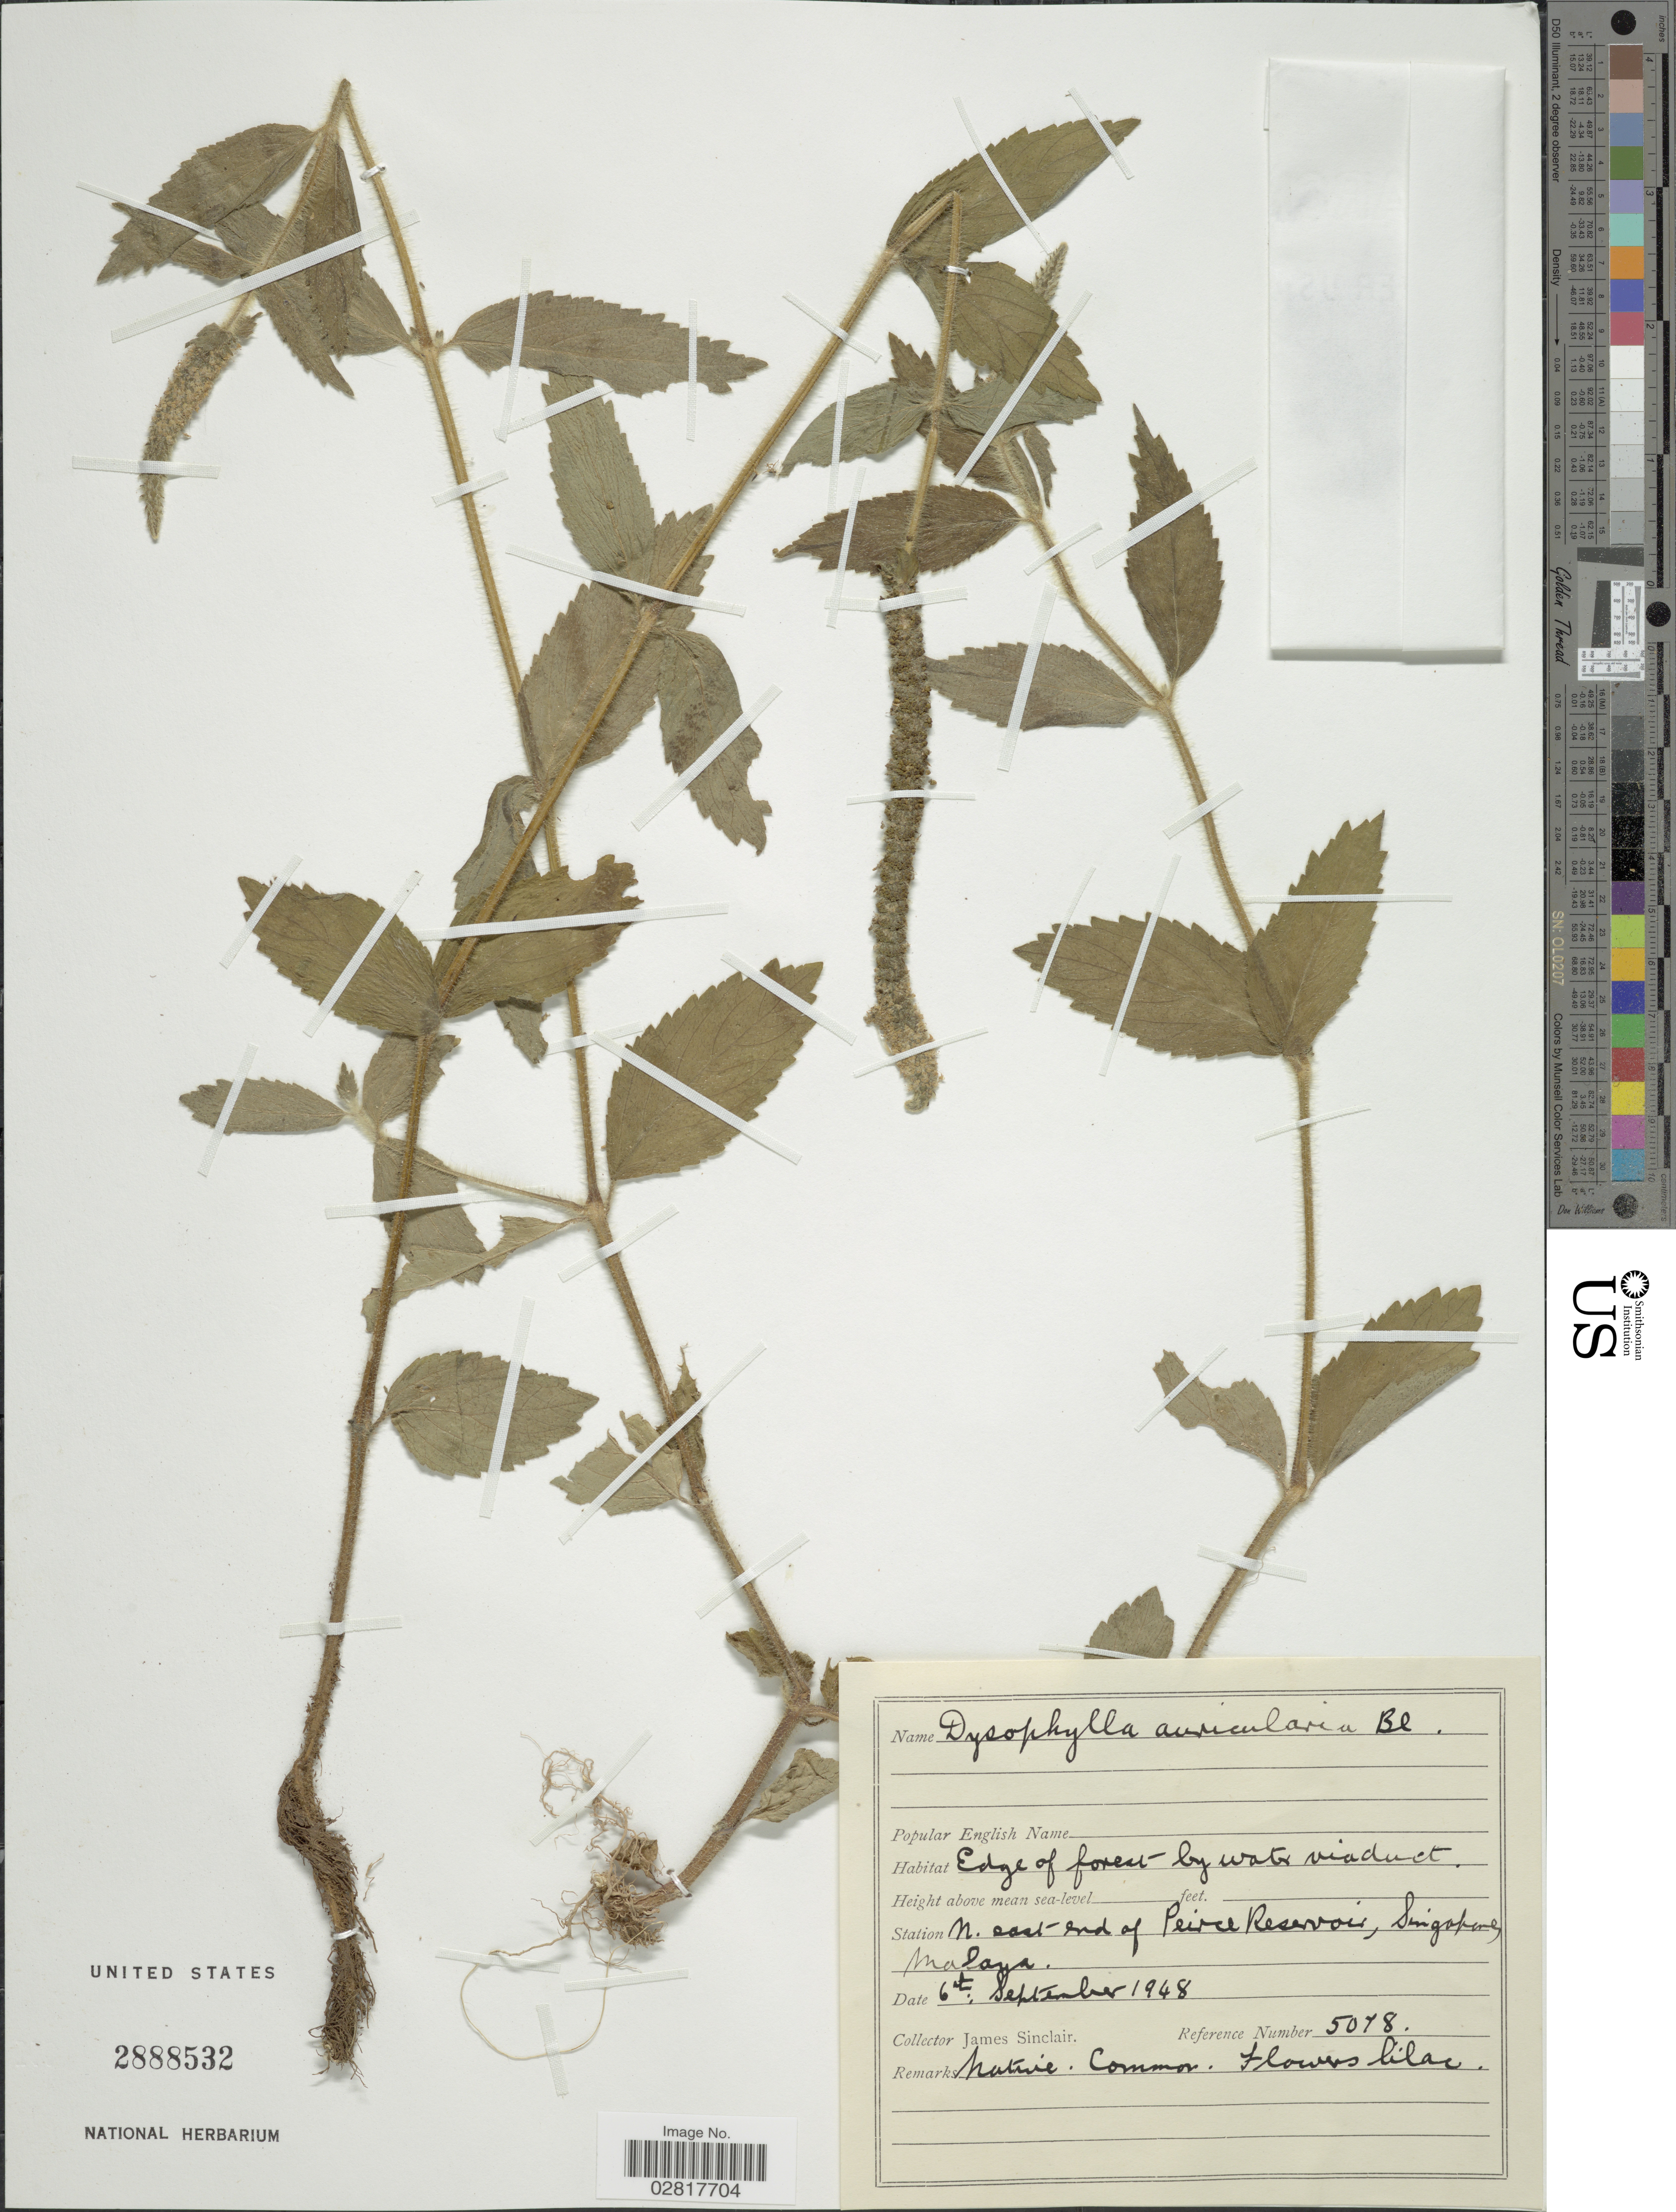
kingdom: Plantae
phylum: Tracheophyta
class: Magnoliopsida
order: Lamiales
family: Lamiaceae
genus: Pogostemon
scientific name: Pogostemon auricularius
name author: (L.) Hassk.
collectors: J. Sinclair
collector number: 5078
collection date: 1948-09-06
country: Singapore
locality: N. east end of Peirce Reservoir, Malaya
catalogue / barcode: US 2888532